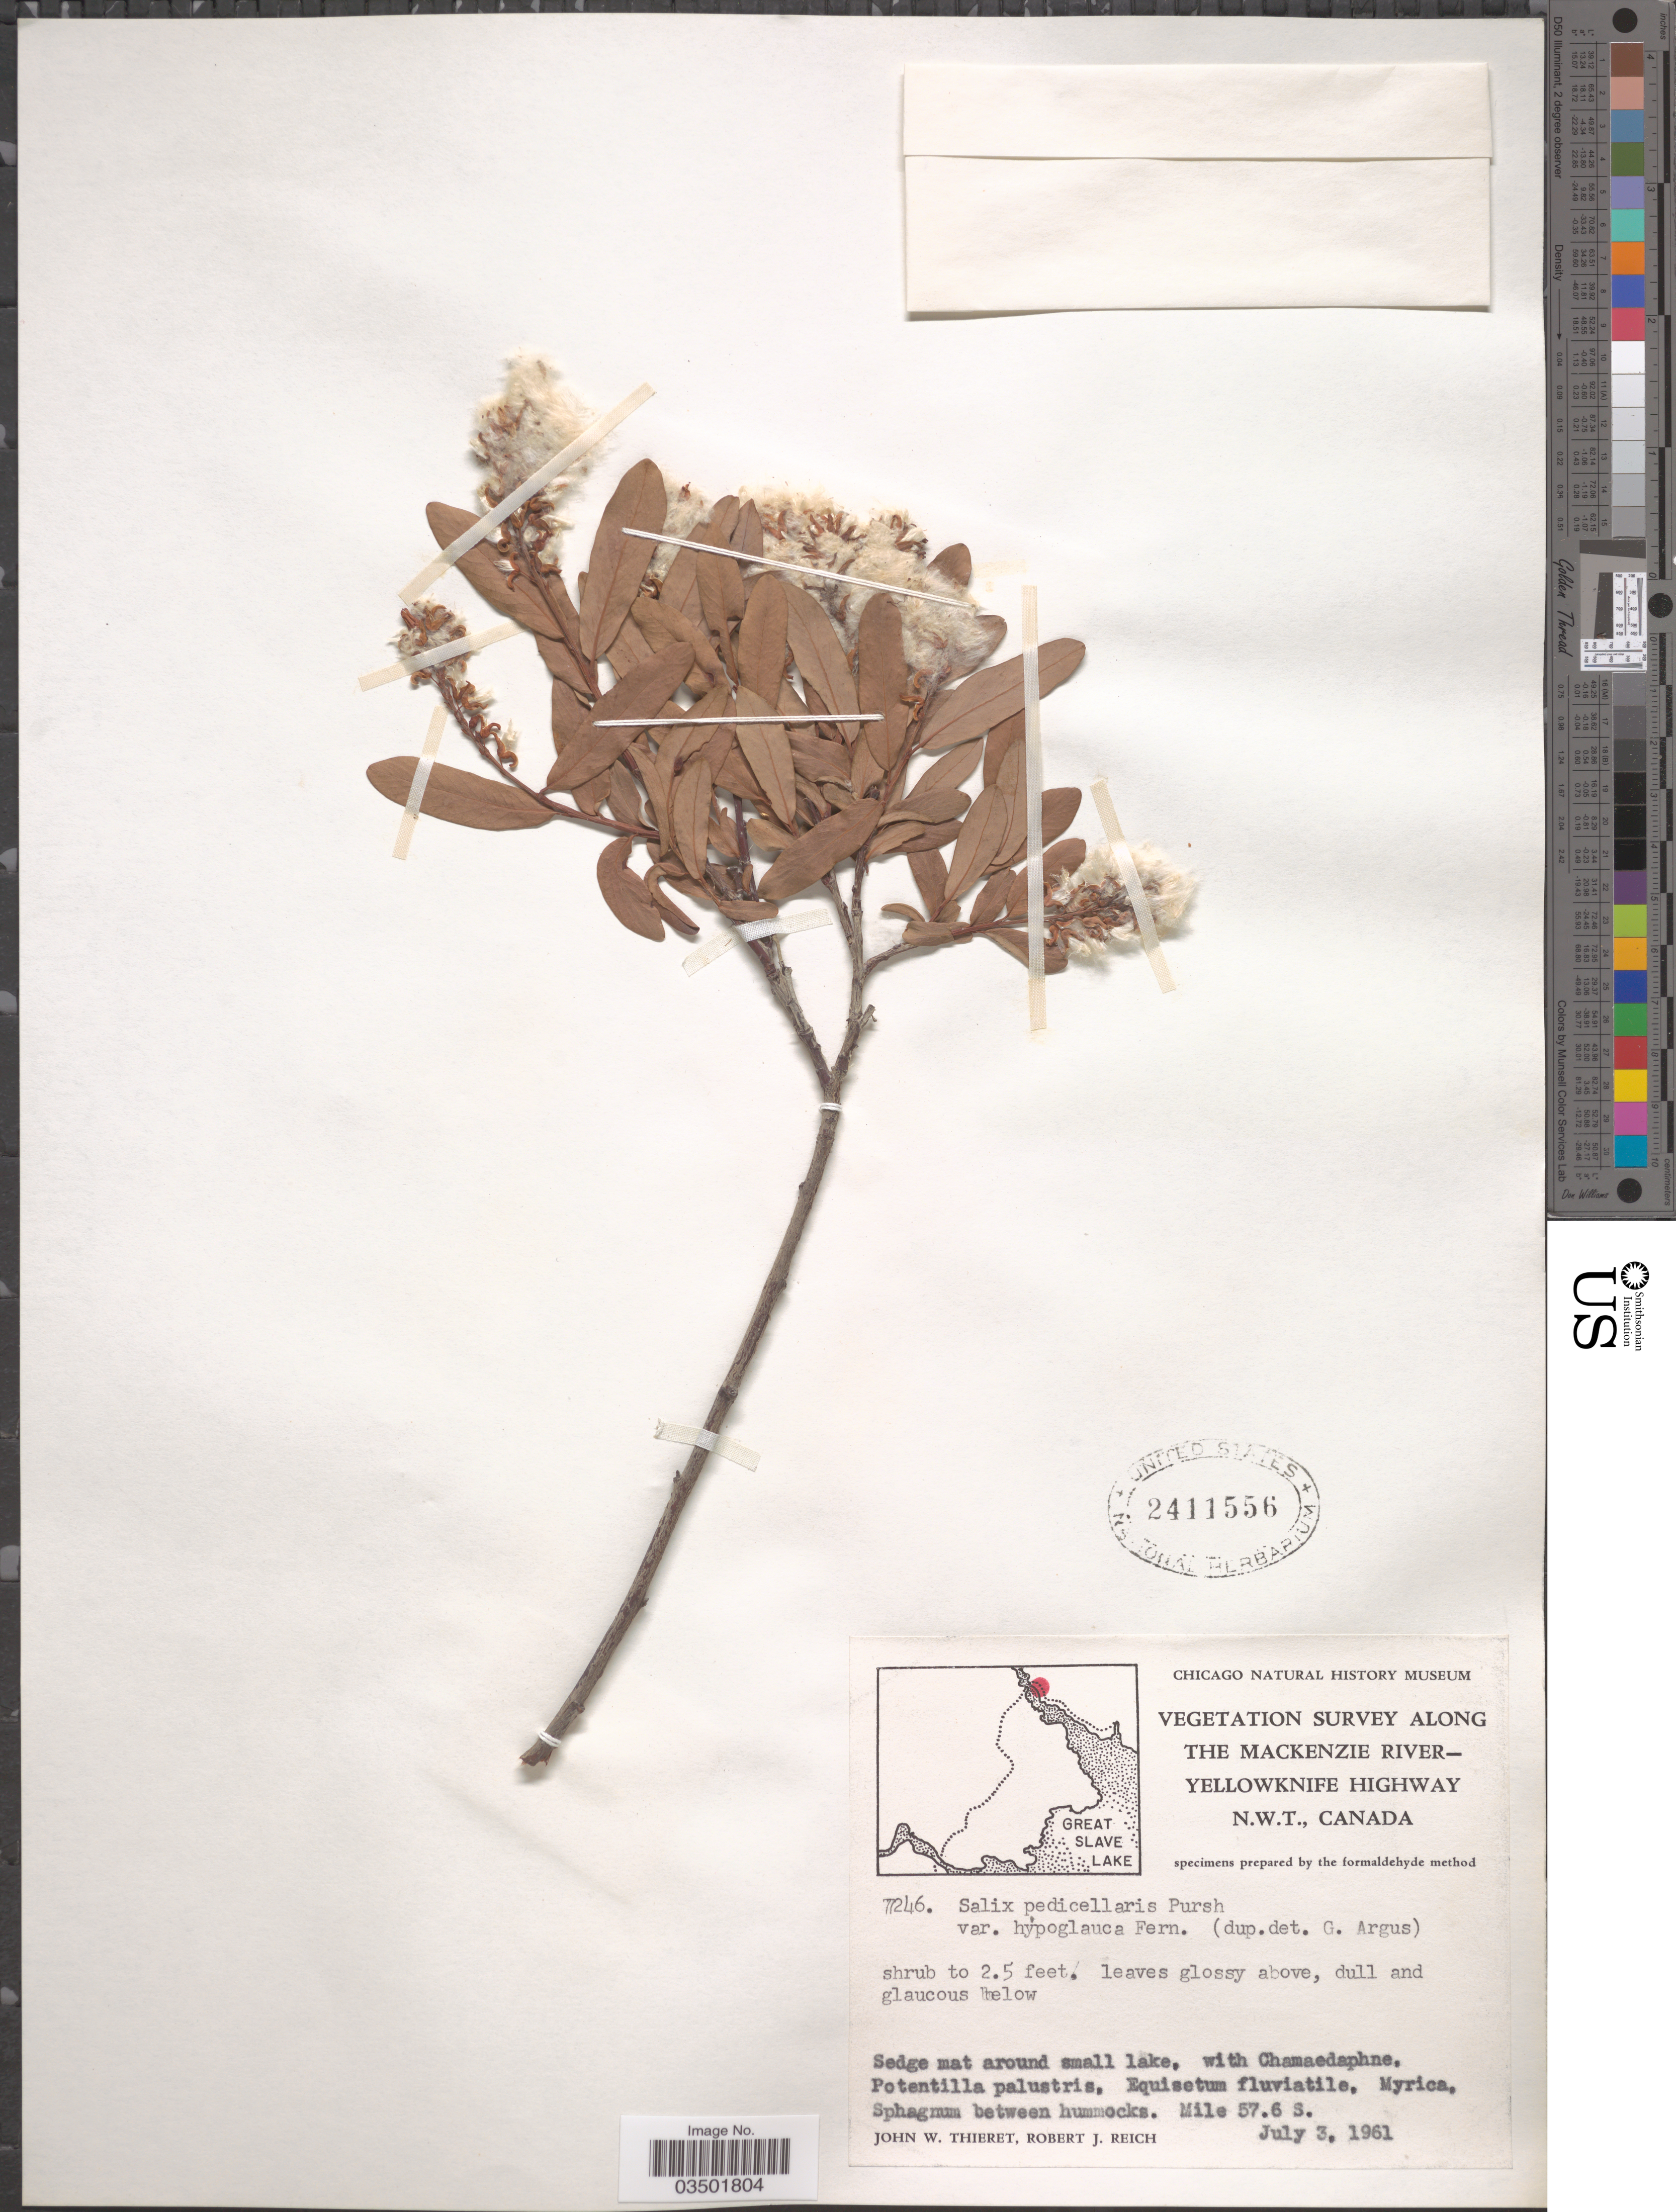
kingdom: Plantae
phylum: Tracheophyta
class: Magnoliopsida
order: Malpighiales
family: Salicaceae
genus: Salix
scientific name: Salix pedicellaris var. hypoglauca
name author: Fernald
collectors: J. W. Thieret & R. Reich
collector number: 7246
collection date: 1961-07-03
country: Canada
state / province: Northwest Territories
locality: Along The Mackenzie River-Yellowknife Highway. Mile 57.6 S.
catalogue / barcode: US 2411556